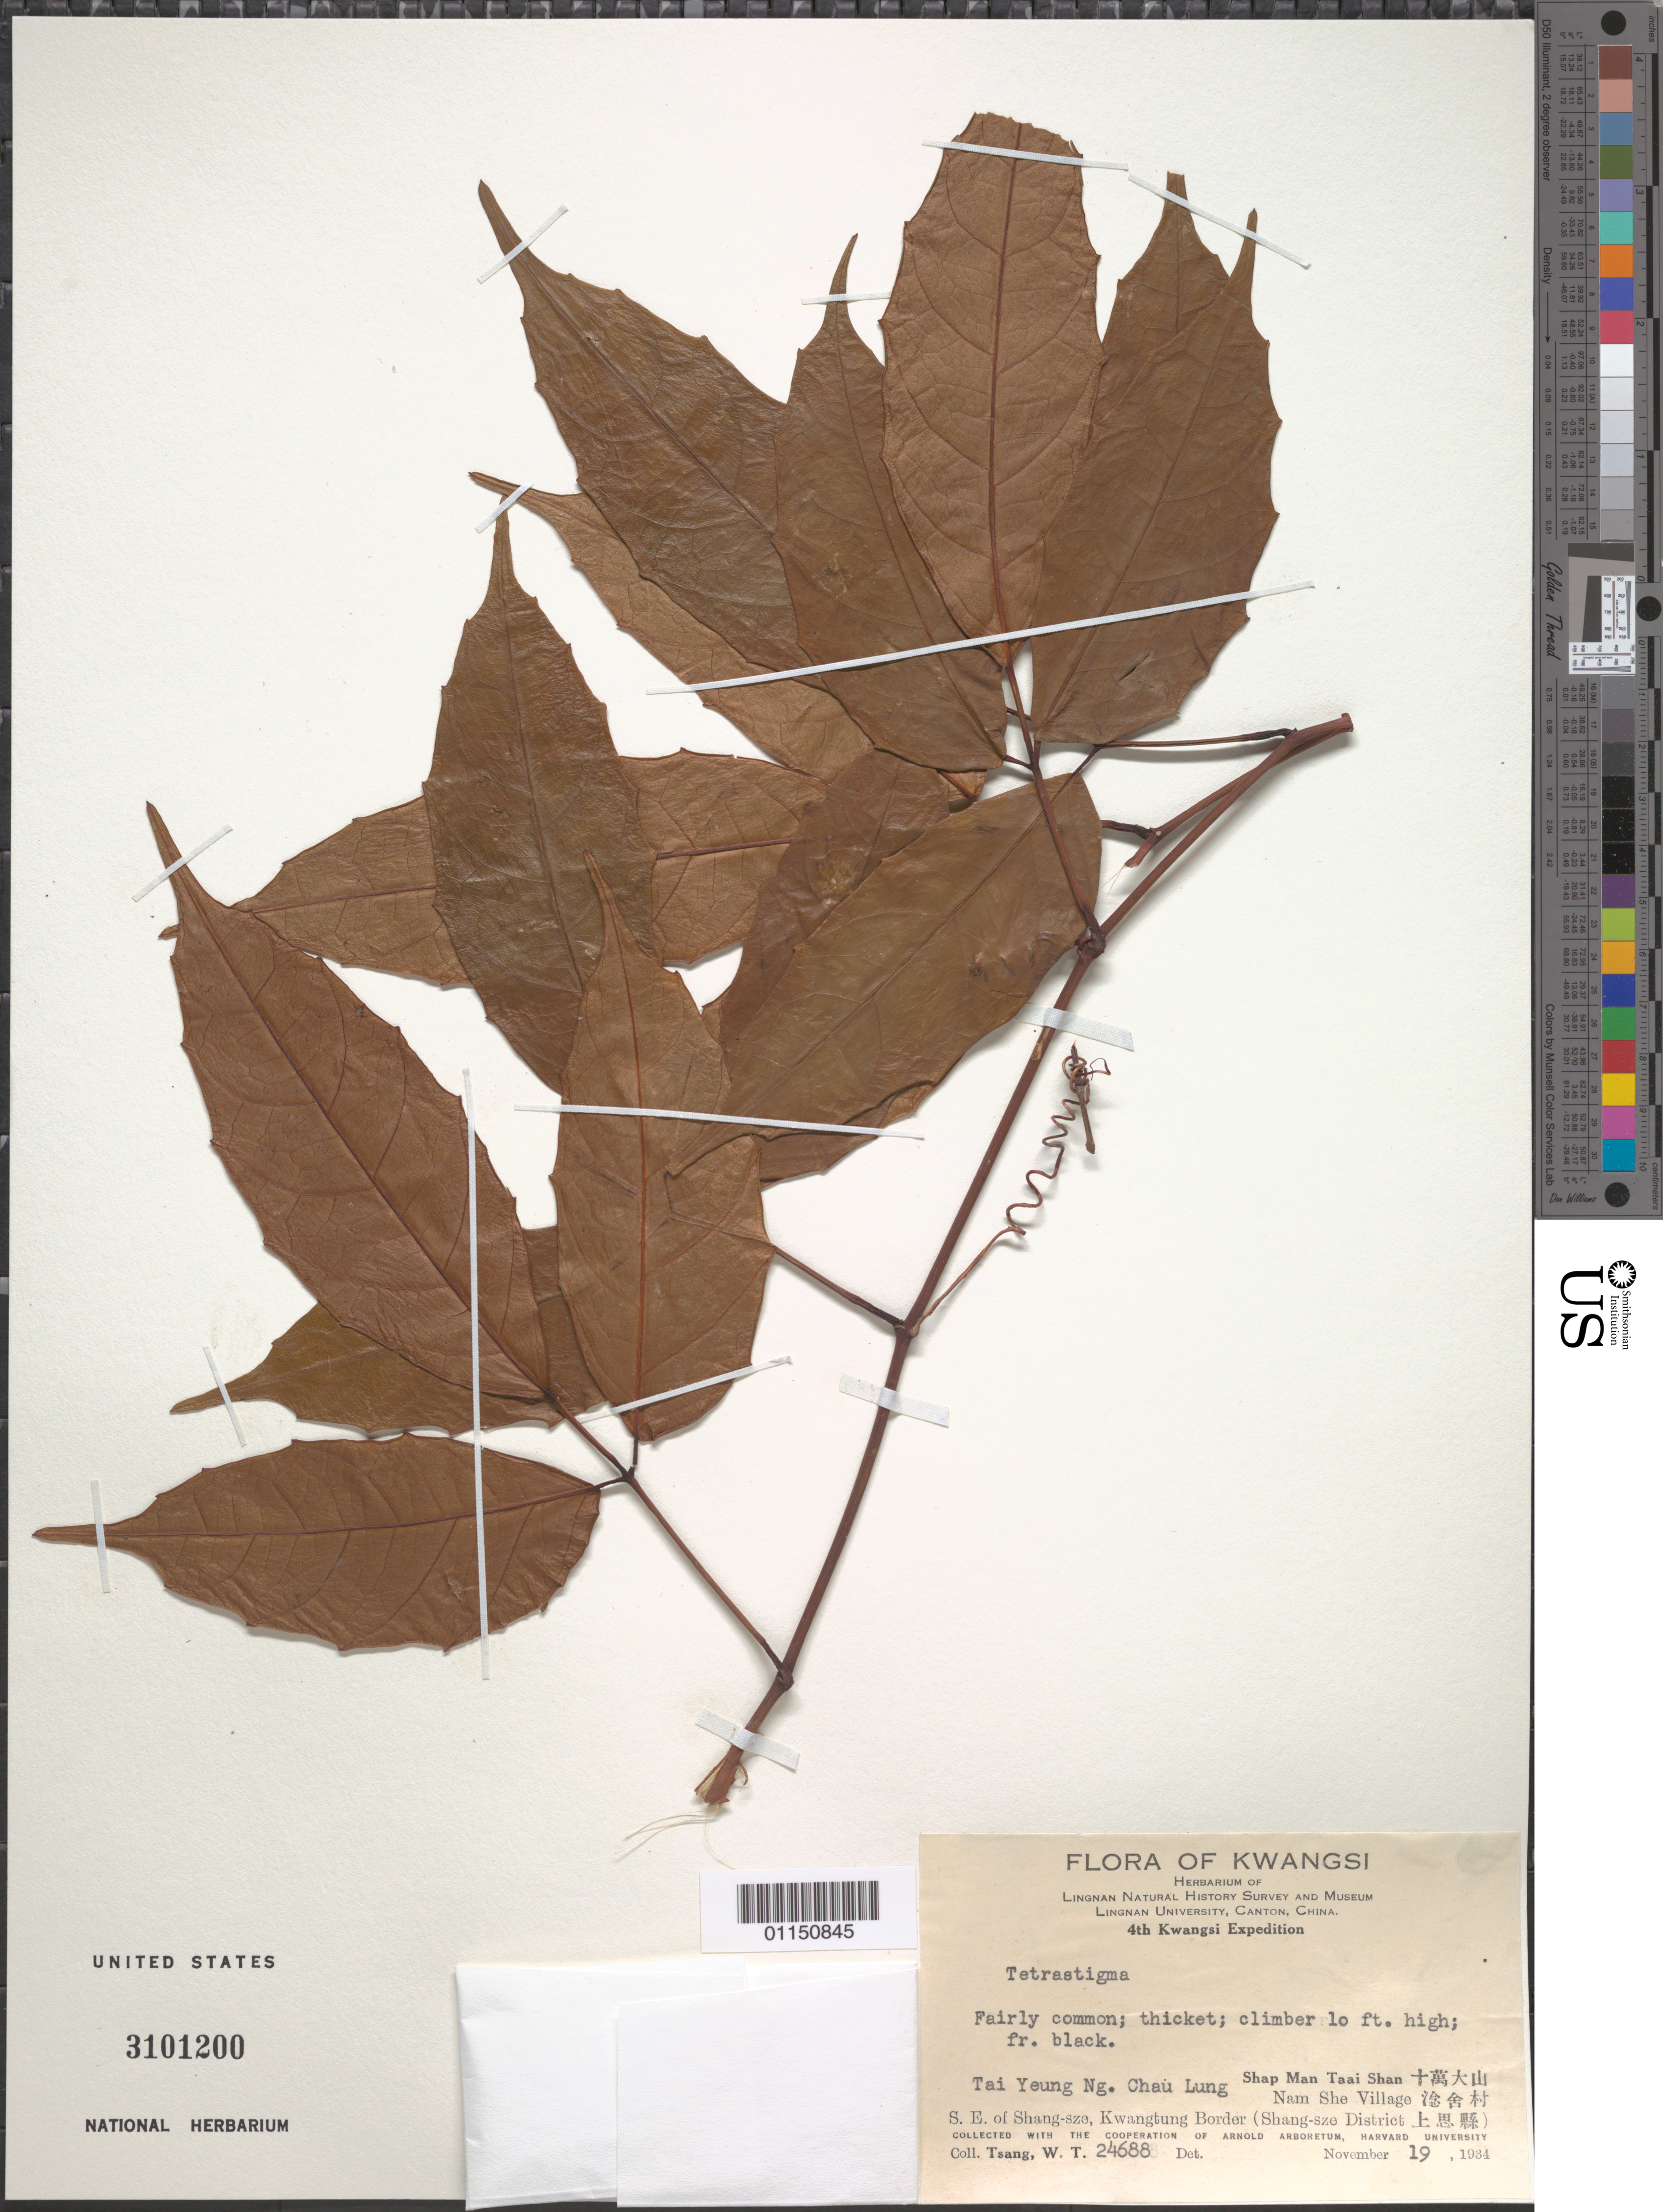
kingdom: Plantae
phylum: Tracheophyta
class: Magnoliopsida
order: Vitales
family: Vitaceae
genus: Tetrastigma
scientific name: Tetrastigma sp.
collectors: W. T. Tsang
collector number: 24688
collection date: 1934-11-19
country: China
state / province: Guangxi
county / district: Shang-Sze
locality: Shap Man Taai Shan. Nam She Village.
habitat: Fairly common; thicket; climber.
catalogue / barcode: US 3101200